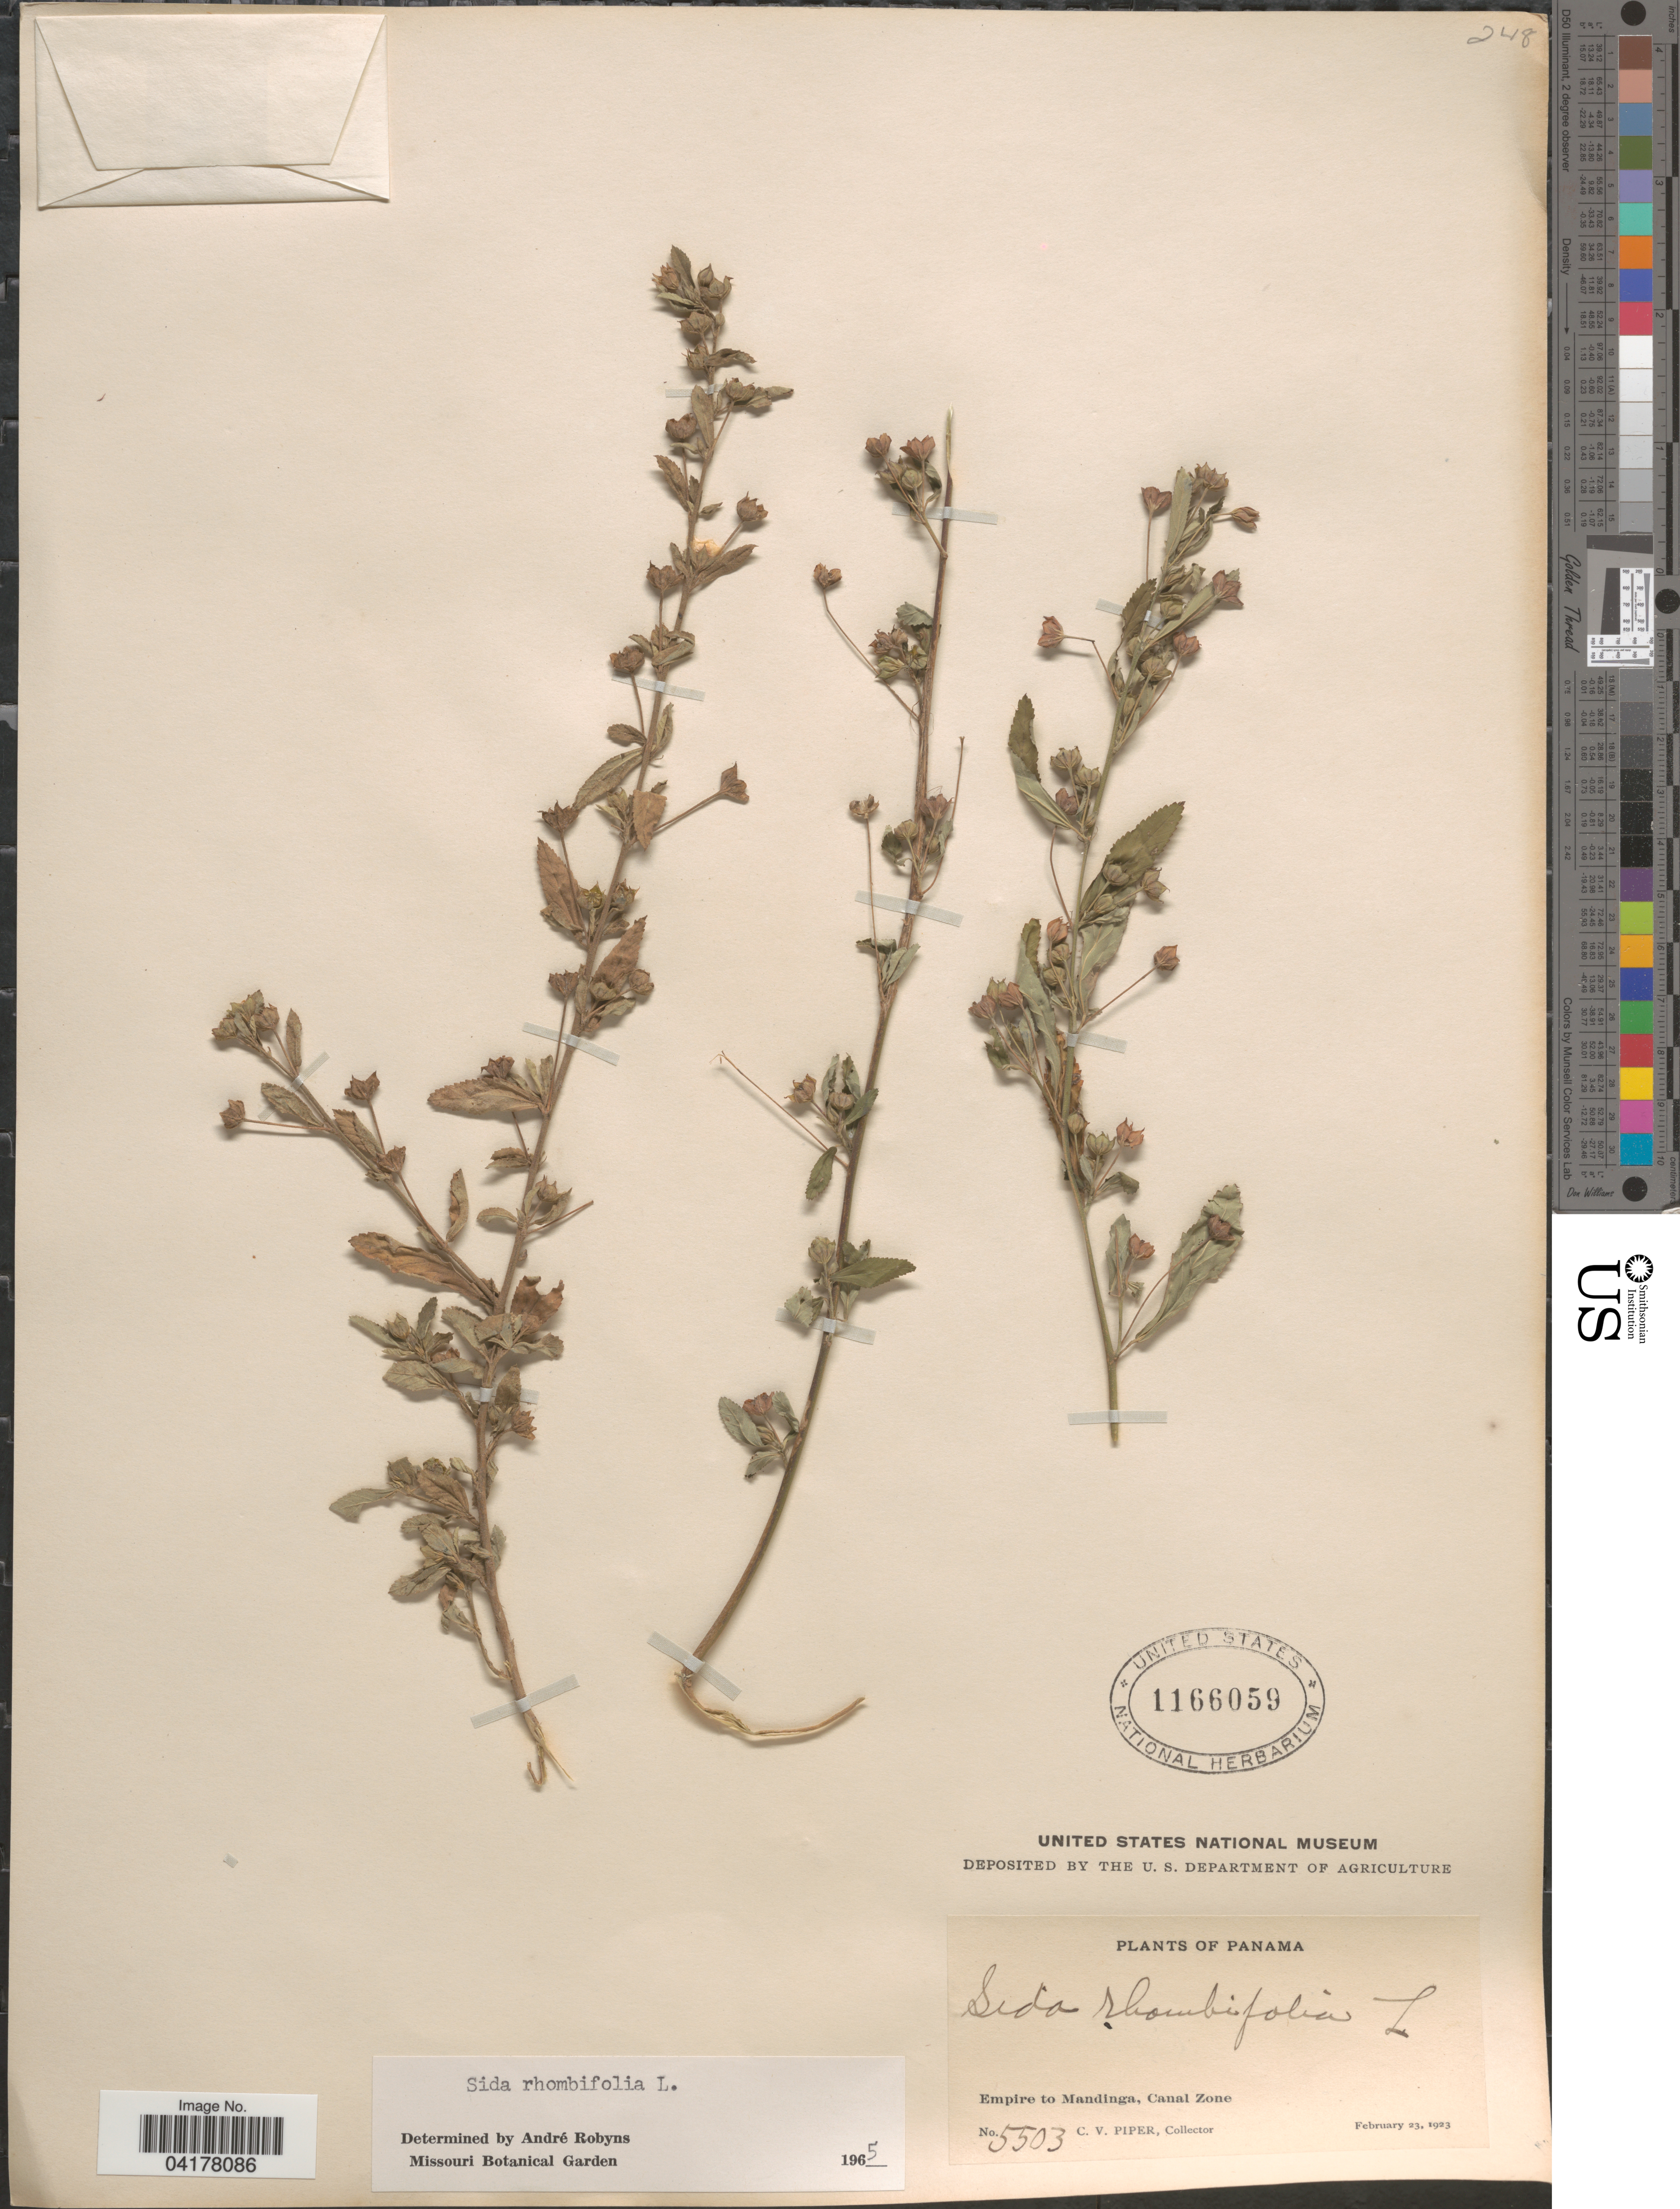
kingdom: Plantae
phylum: Tracheophyta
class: Magnoliopsida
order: Malvales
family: Malvaceae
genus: Sida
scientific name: Sida rhombifolia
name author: L.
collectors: C. V. Piper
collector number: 5503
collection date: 1923-02-23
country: Panama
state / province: Colón / Panamá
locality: Empire to Mandinga, Canal Zone.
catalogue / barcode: US 1166059